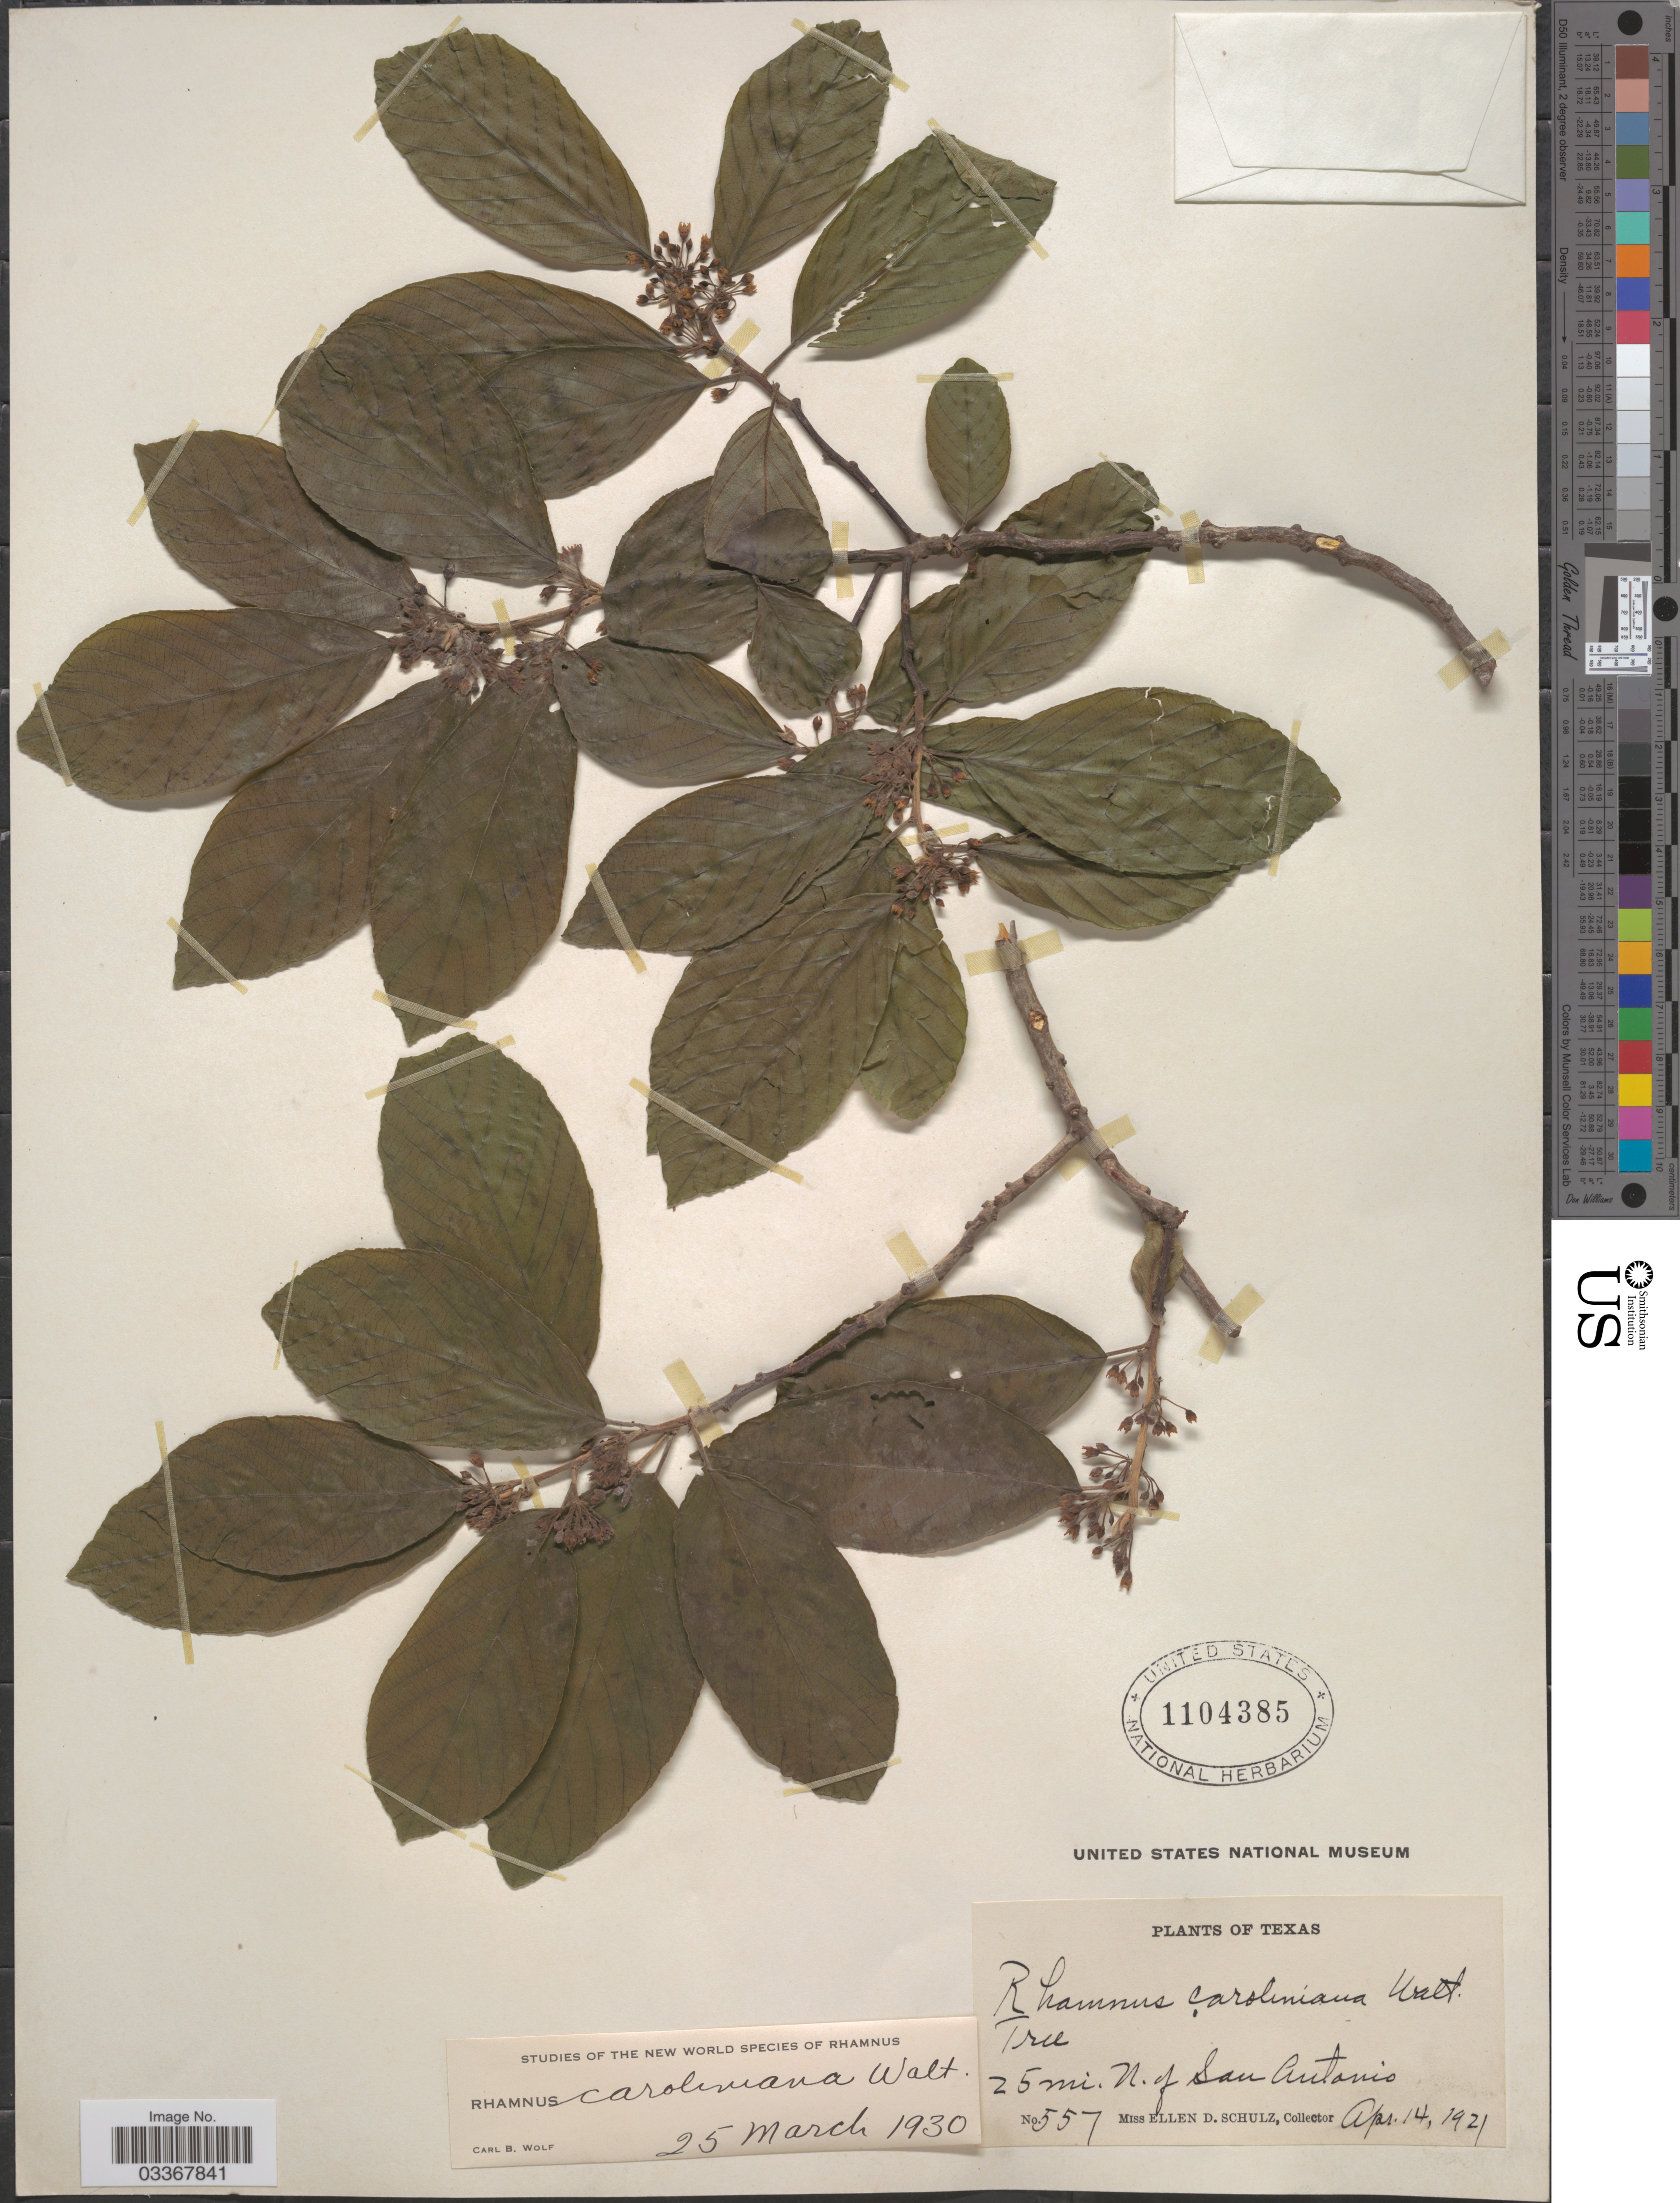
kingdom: Plantae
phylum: Tracheophyta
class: Magnoliopsida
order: Rosales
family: Rhamnaceae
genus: Frangula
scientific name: Frangula caroliniana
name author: (Walter) A. Gray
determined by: Strong, Mark T., (BOT), Smithsonian Institution - National Museum of Natural History (UNITED STATES)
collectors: E. D. Schulz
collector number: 557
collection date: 1921-04-14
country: United States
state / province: Texas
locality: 25 mi. N. of San Antonio.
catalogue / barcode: US 1104385